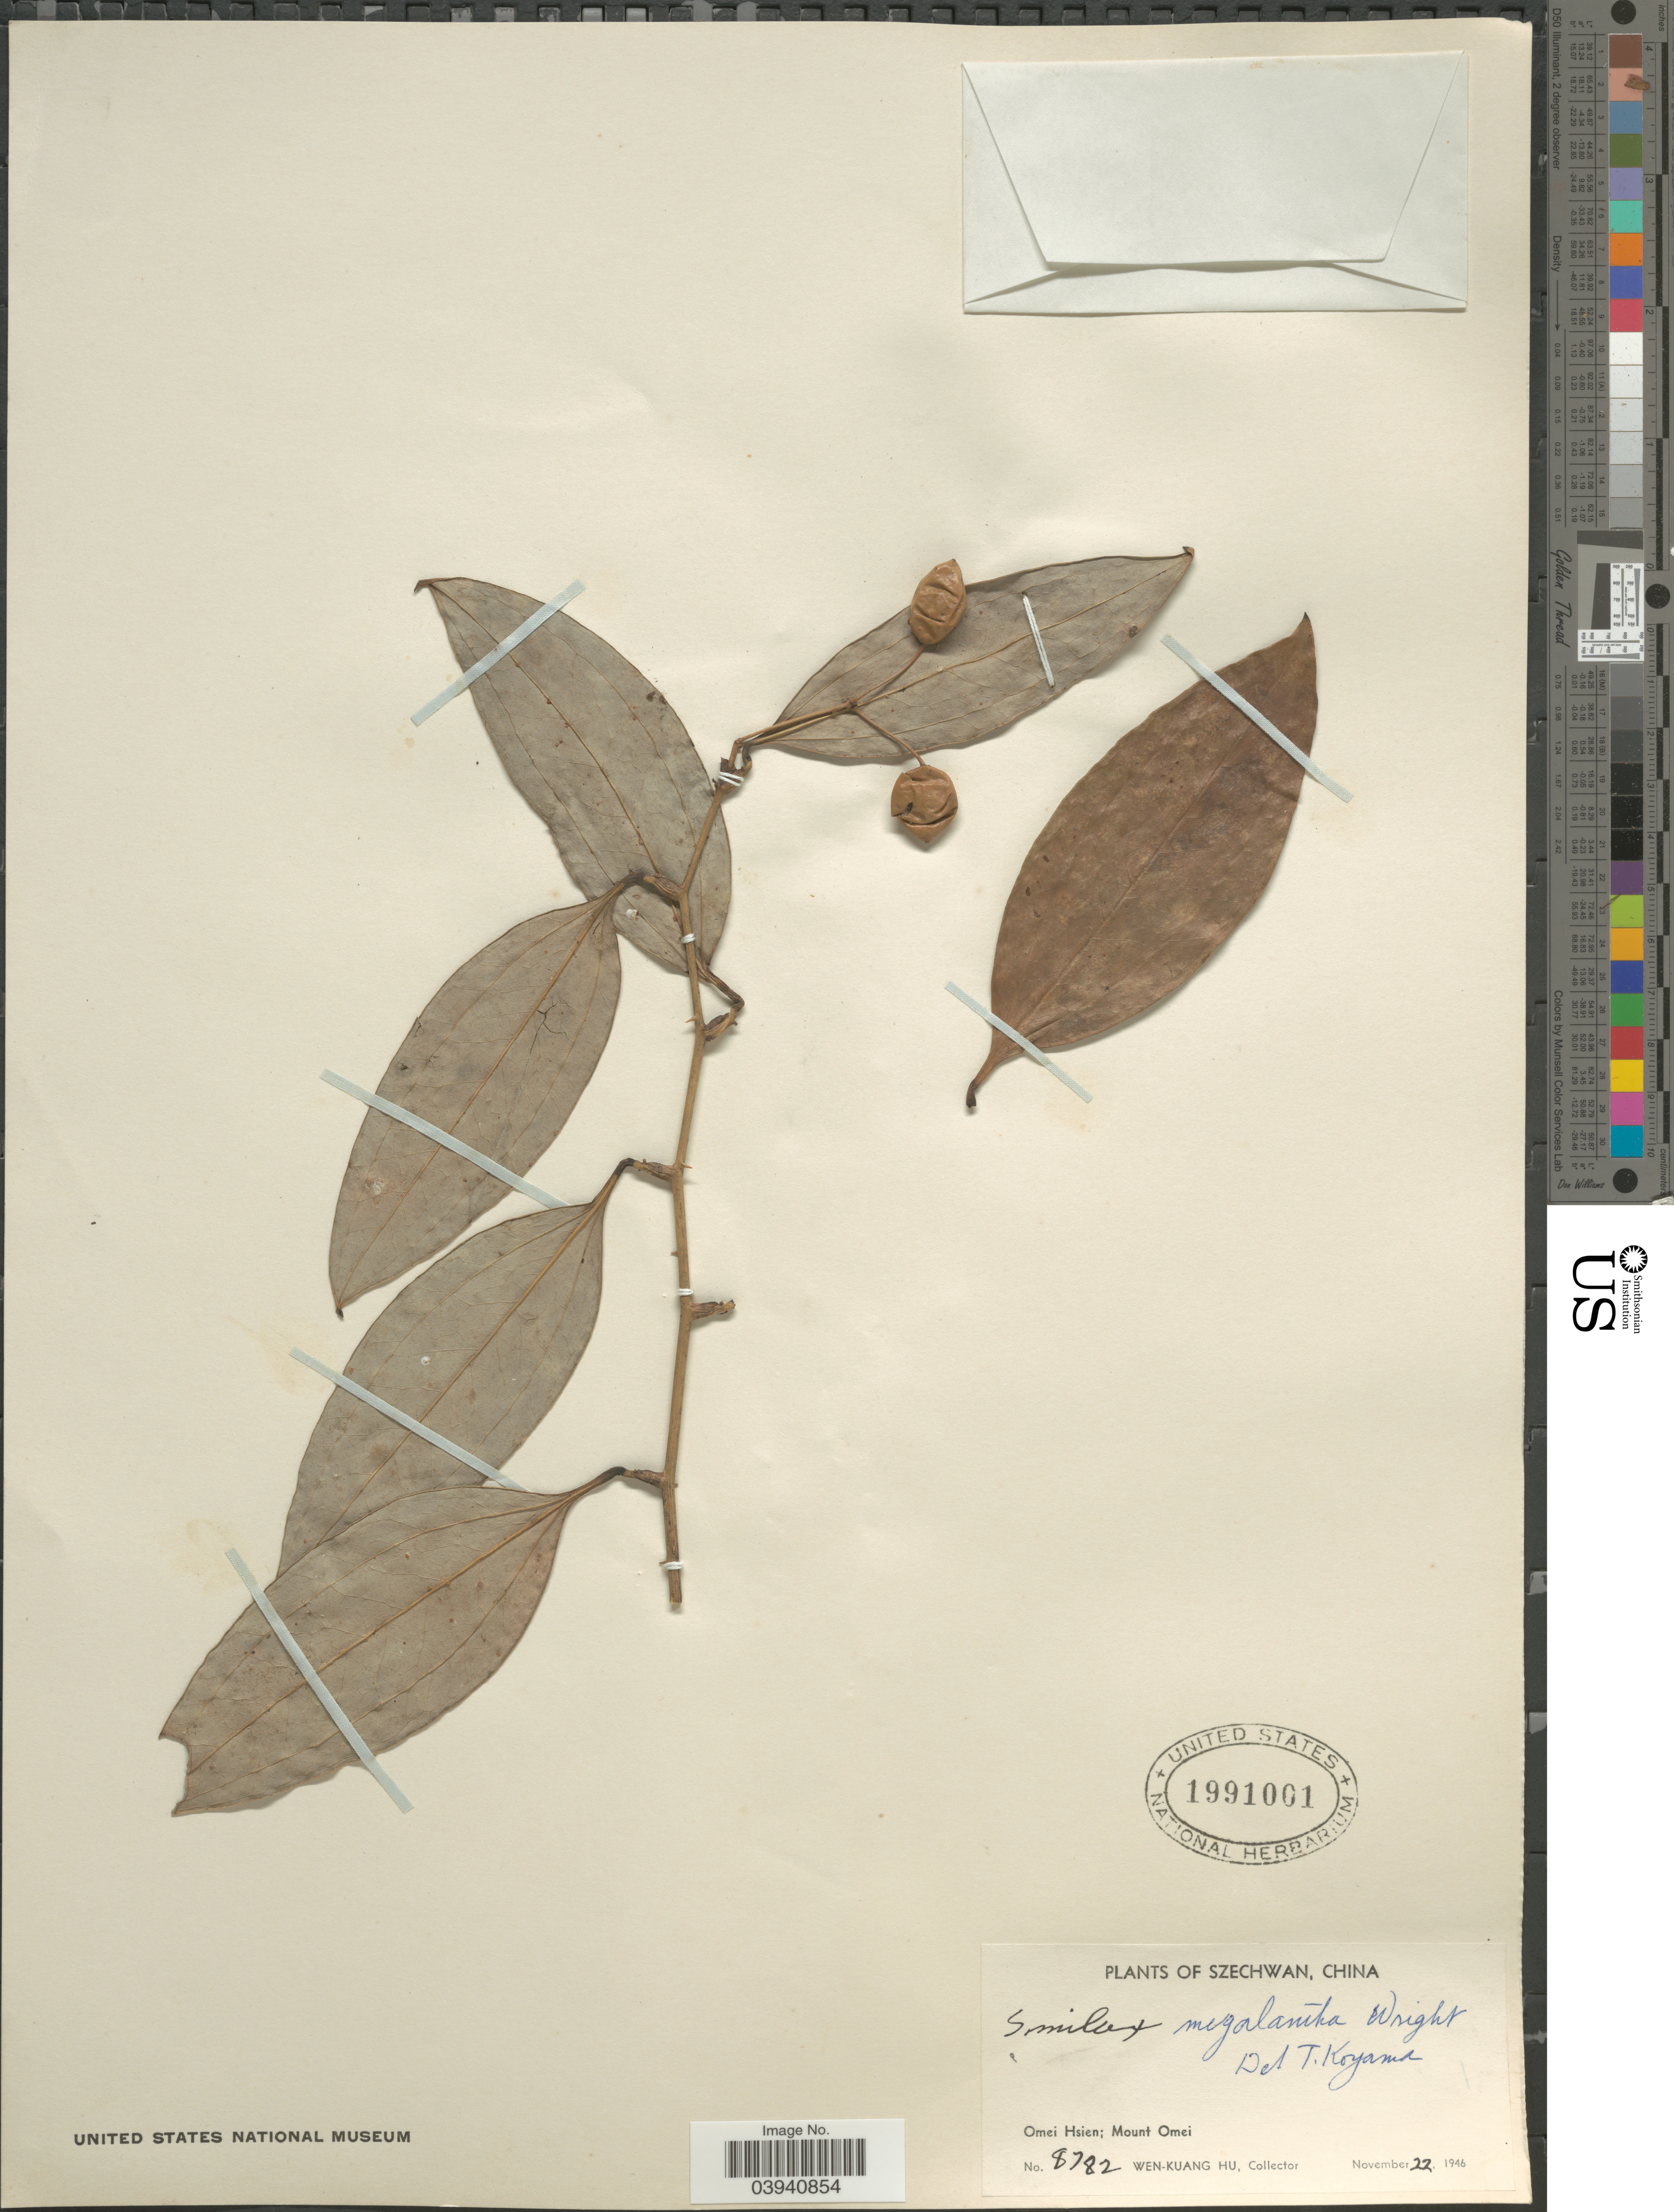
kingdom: Plantae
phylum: Tracheophyta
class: Liliopsida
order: Liliales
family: Smilacaceae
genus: Smilax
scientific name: Smilax megalantha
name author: C.H. Wright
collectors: W. K. Hu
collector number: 8782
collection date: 1946-11-22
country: China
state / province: Sichuan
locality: Szechwan. Omei Hsien; Mount Omei.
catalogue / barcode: US 1991001